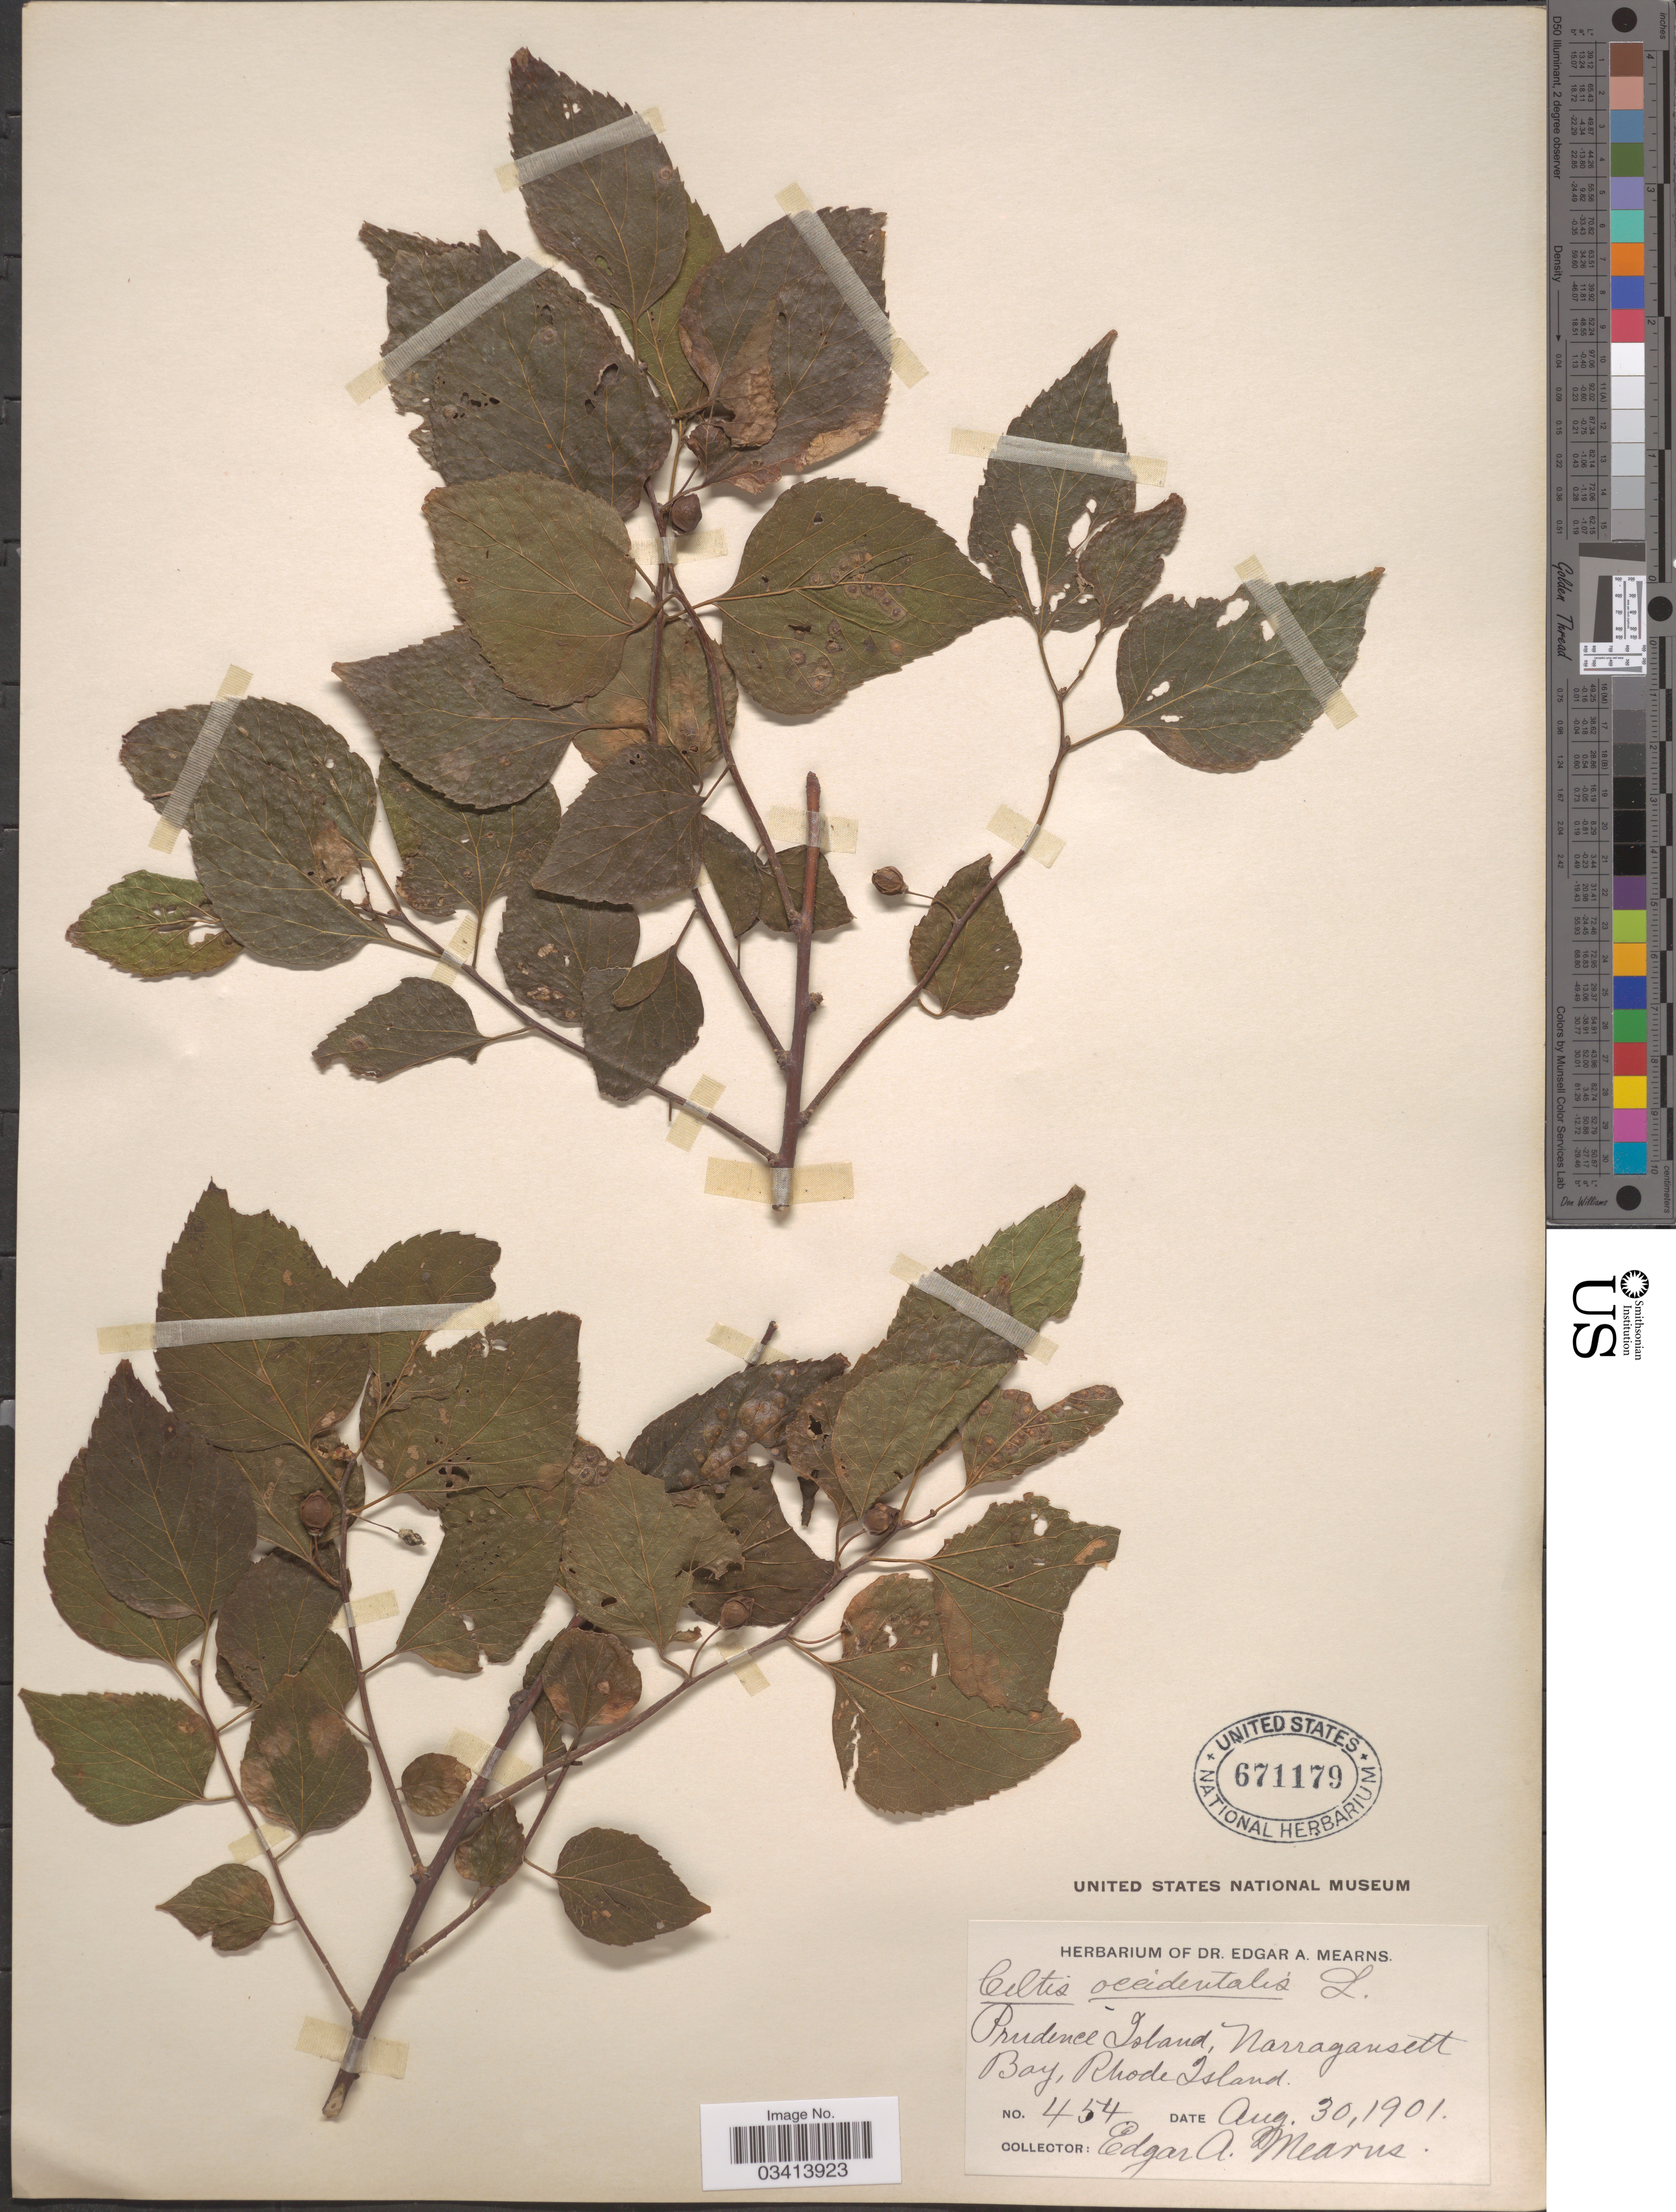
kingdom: Plantae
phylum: Tracheophyta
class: Magnoliopsida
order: Rosales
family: Cannabaceae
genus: Celtis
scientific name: Celtis occidentalis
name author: L.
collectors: E. A. Mearns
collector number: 454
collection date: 1901-08-30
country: United States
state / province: Rhode Island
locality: Prudence Island, Narragansett Bay.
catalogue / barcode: US 671179